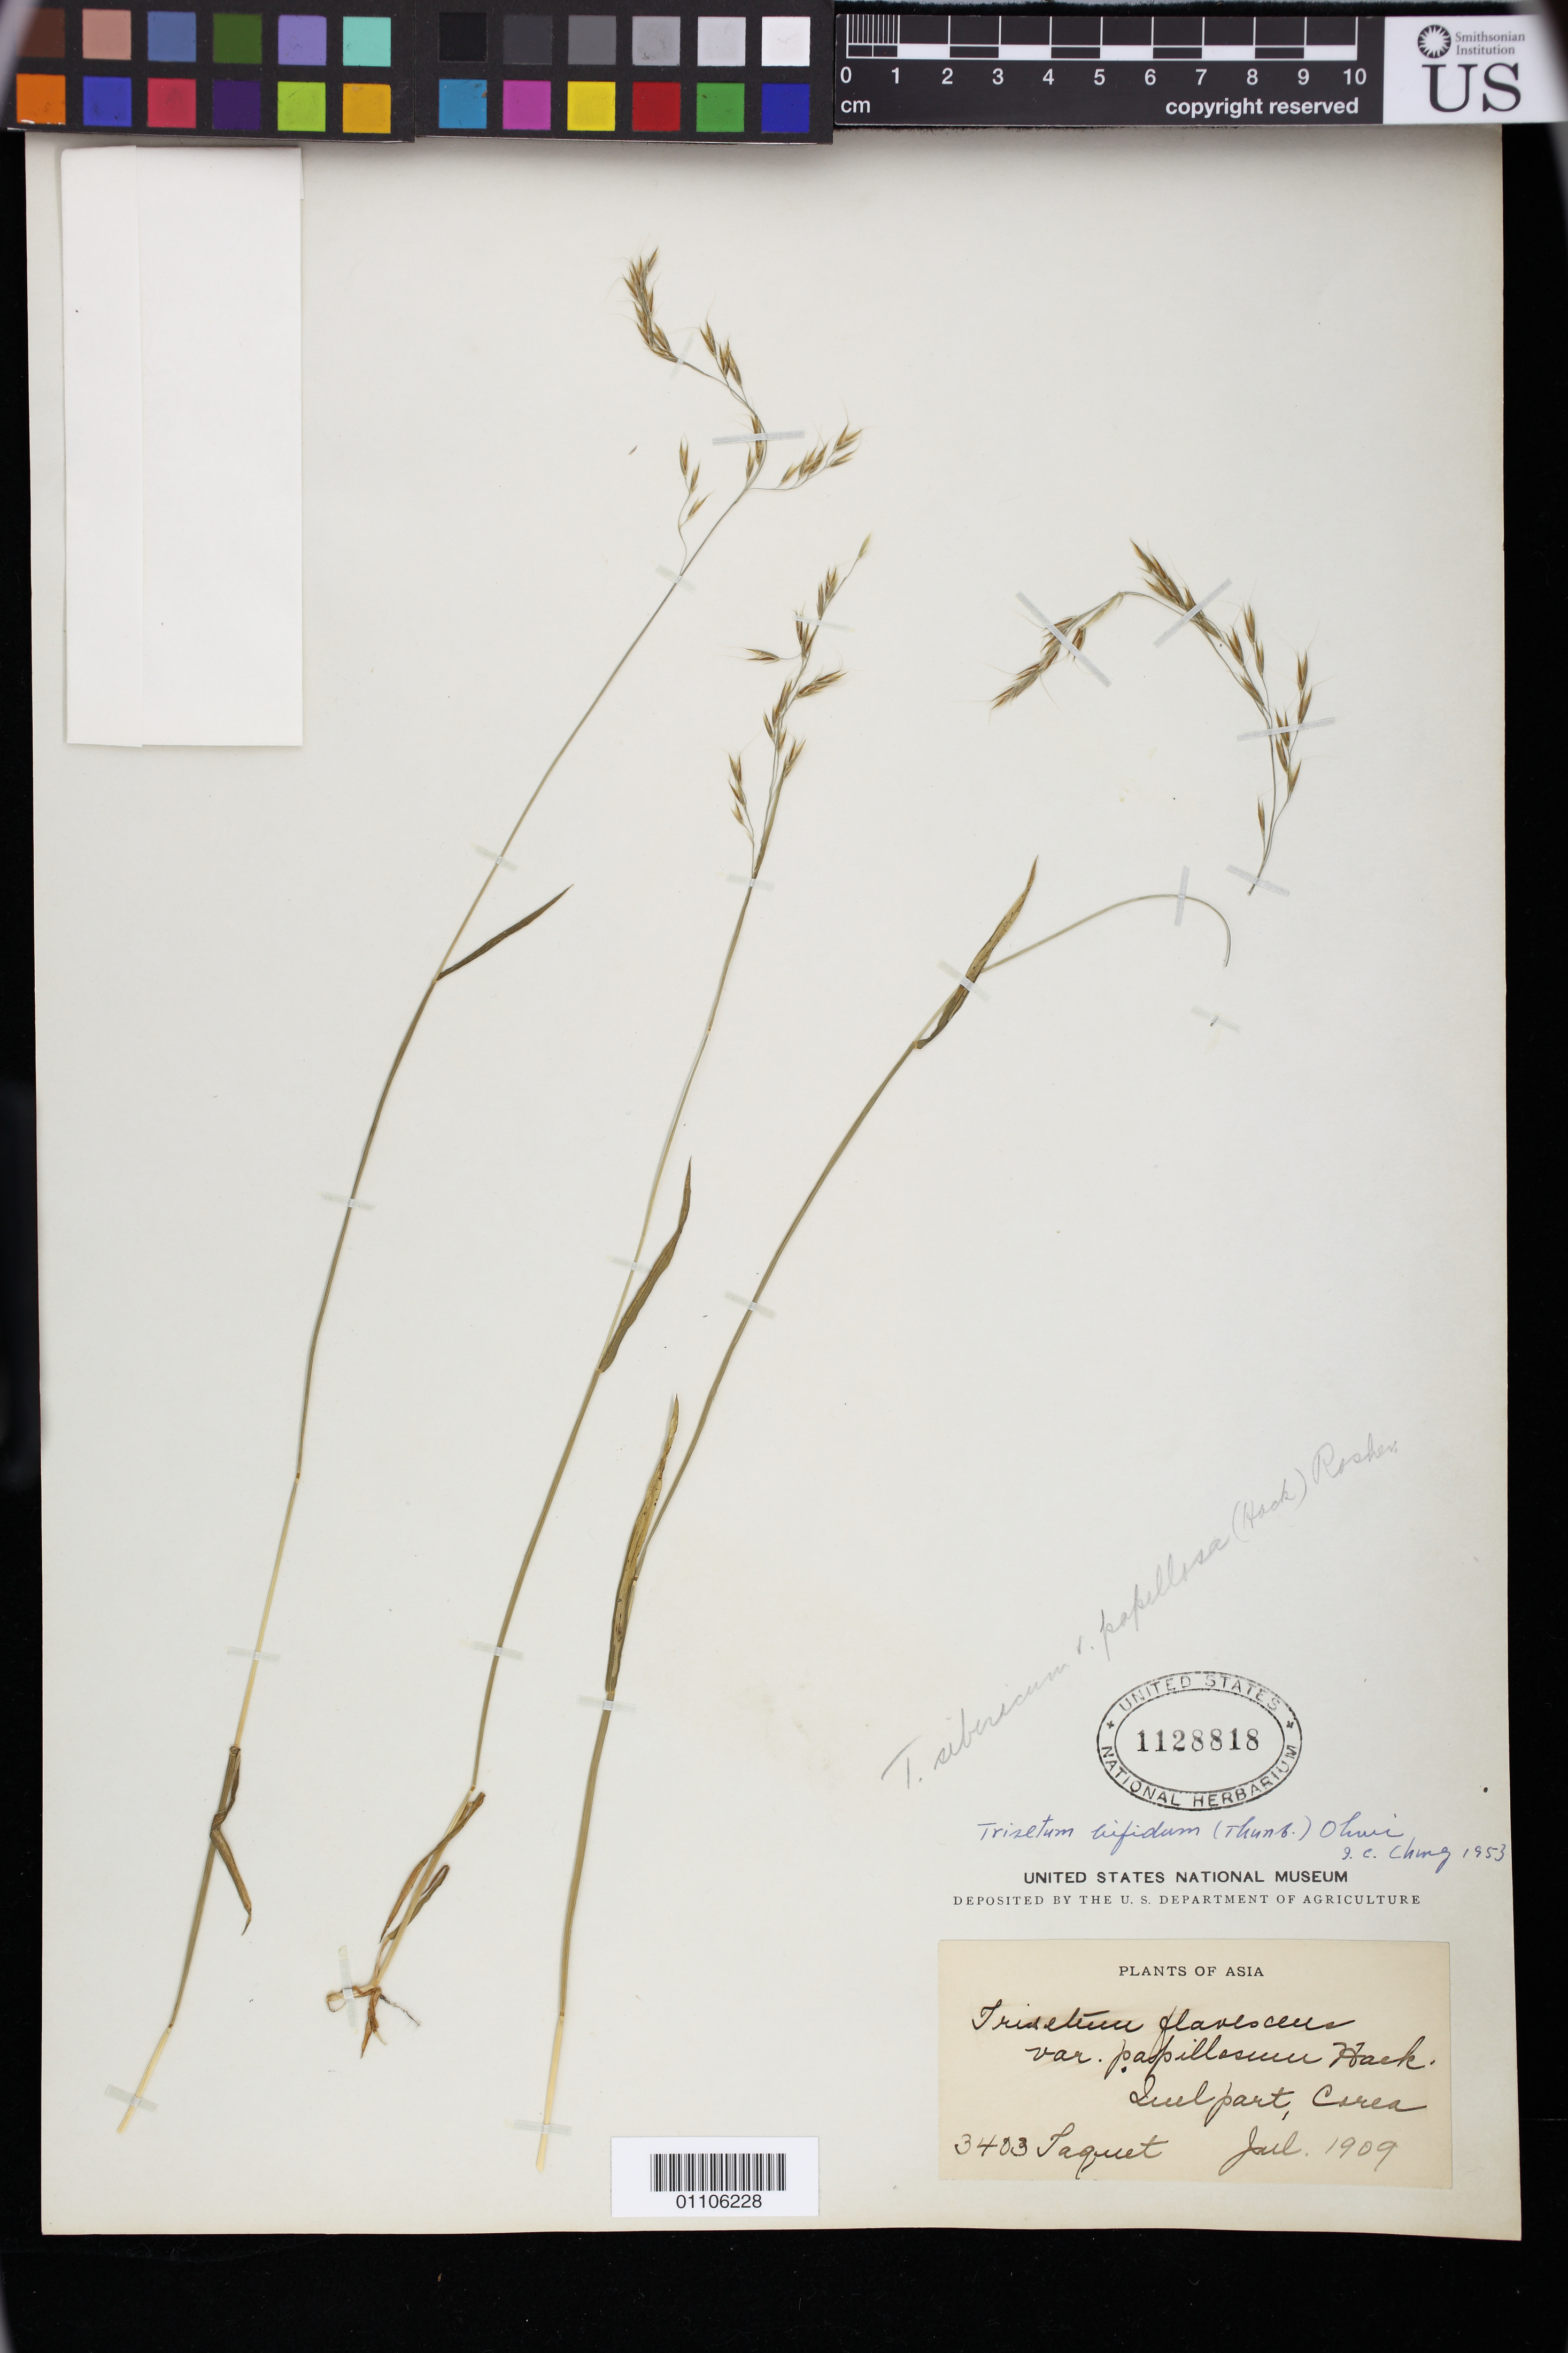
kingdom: Plantae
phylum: Tracheophyta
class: Liliopsida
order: Poales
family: Poaceae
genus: Trisetum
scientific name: Trisetum taquetii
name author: Hack.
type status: Isotype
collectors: E. Taquet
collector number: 3403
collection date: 1909-07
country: South Korea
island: Quelpaert (Cheju)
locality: Quelpaert, Corea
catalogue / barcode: US 1128818